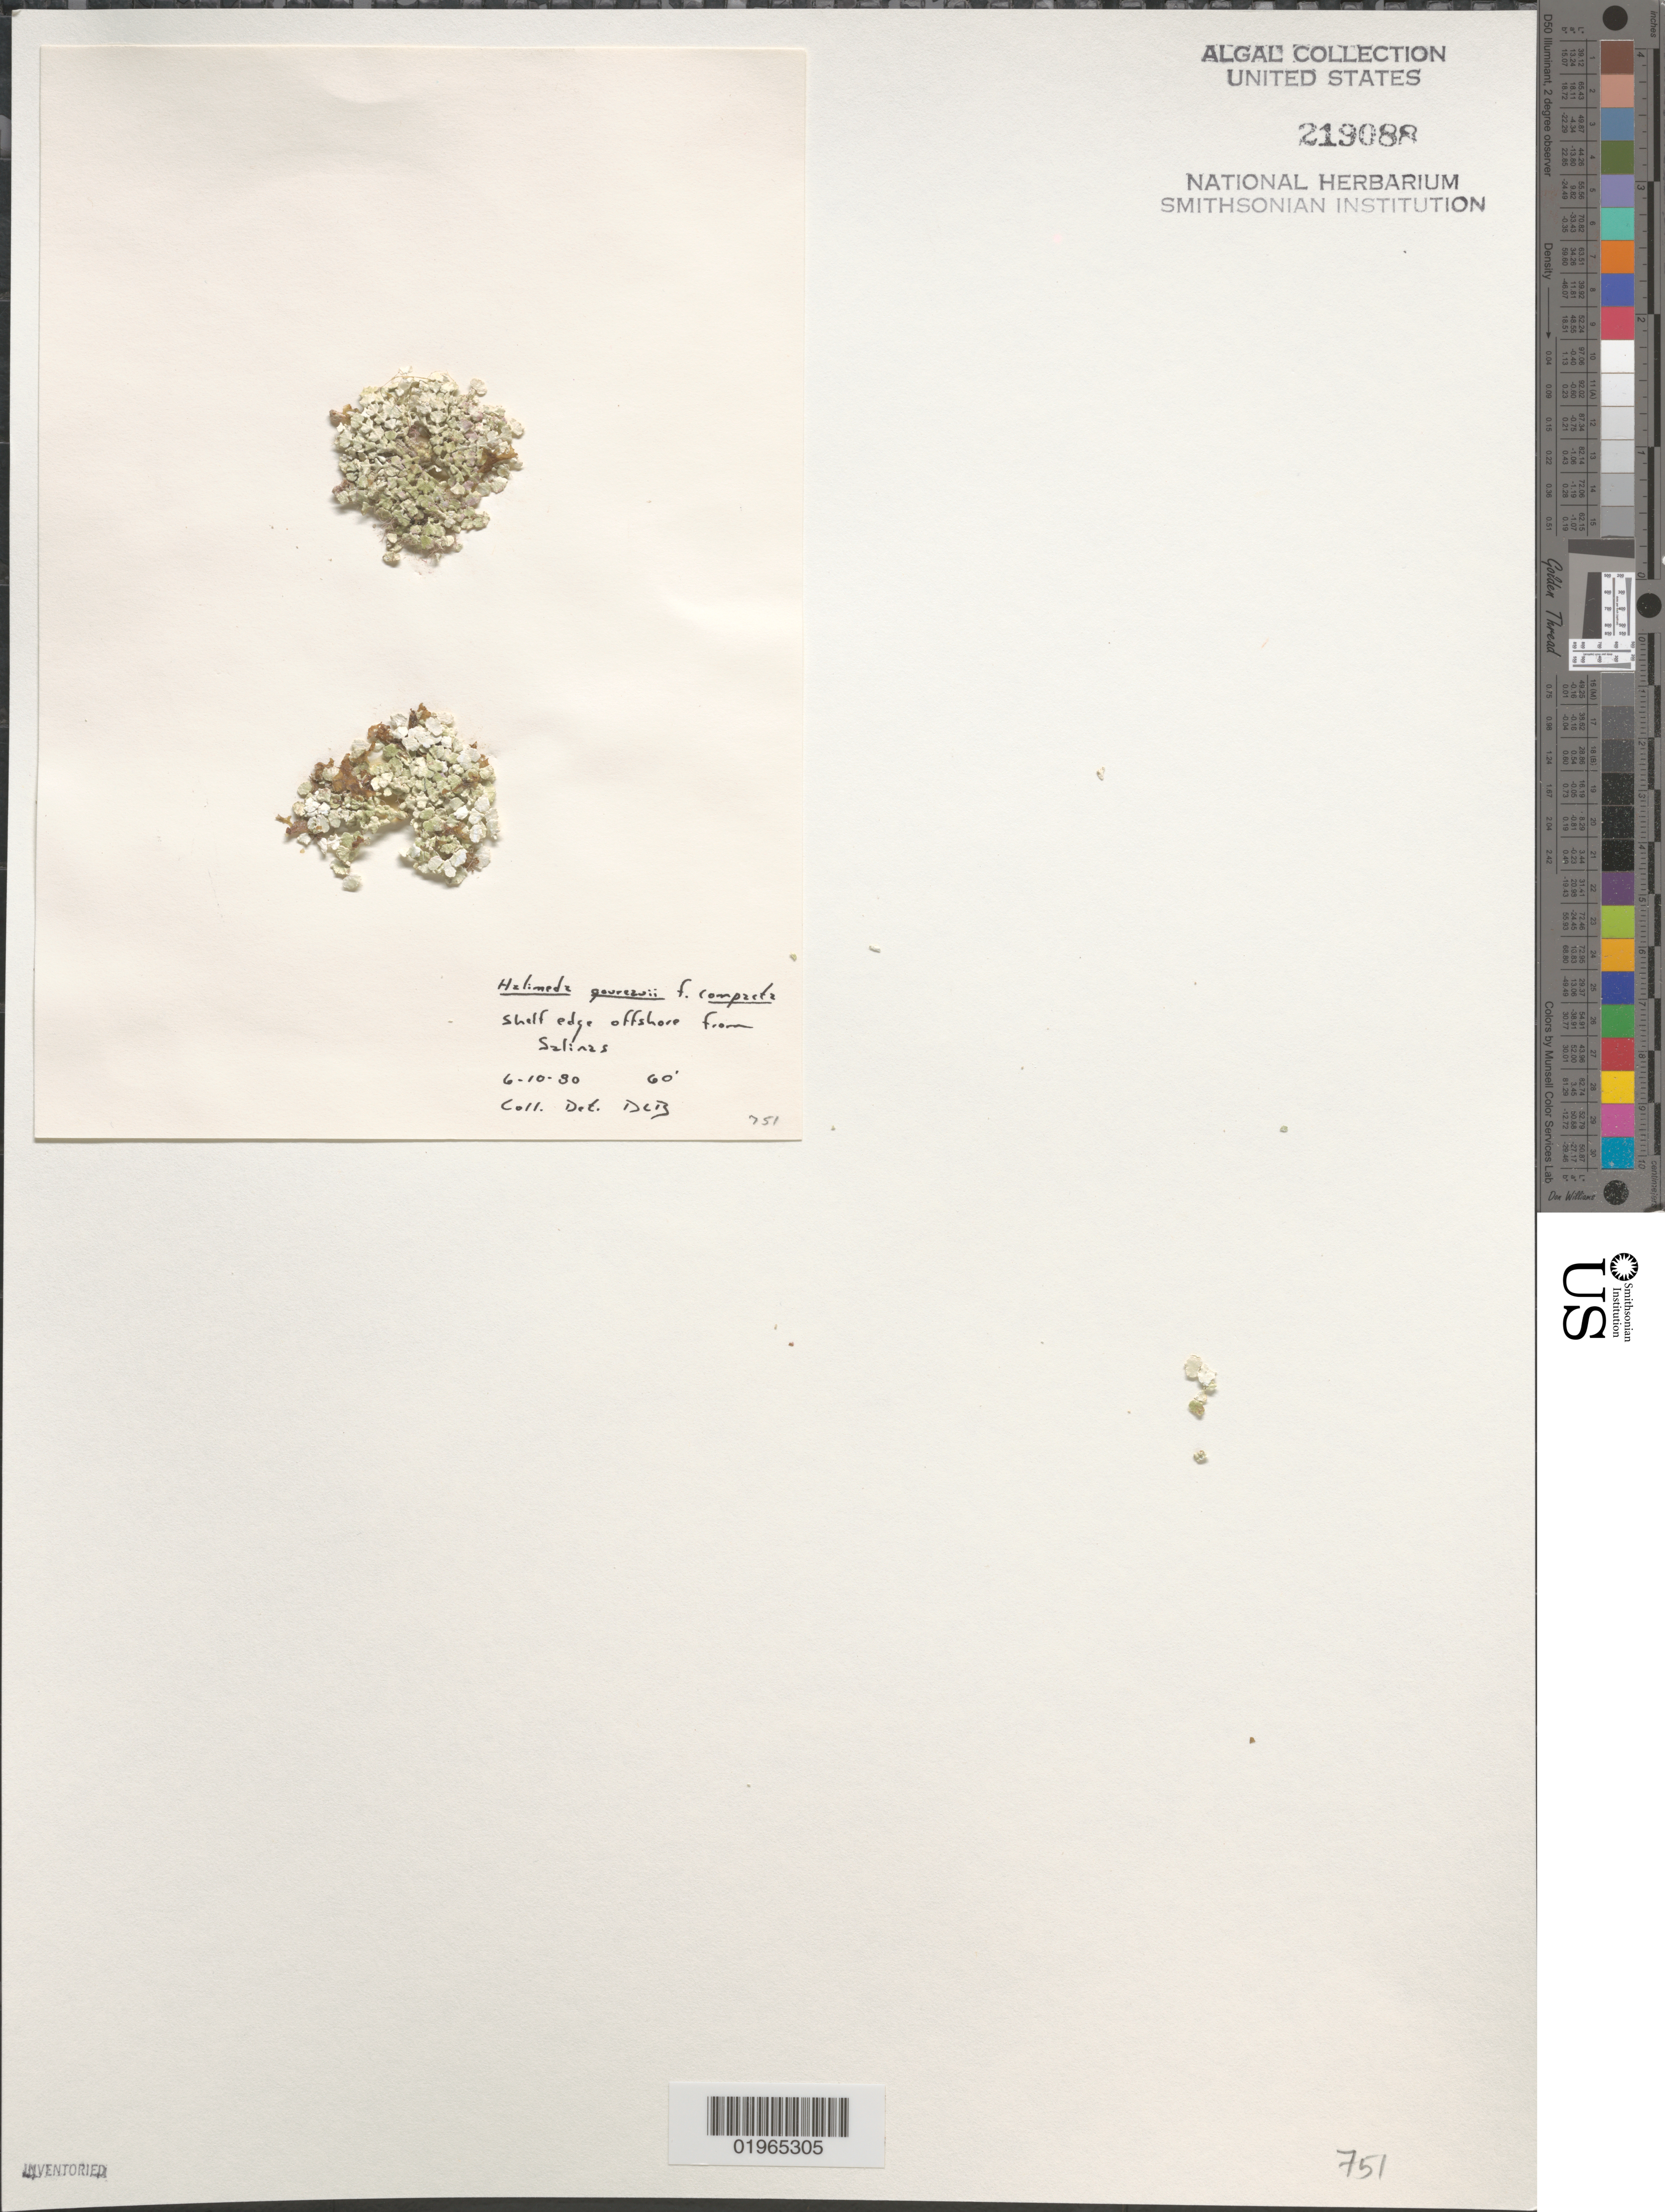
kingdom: Plantae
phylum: Chlorophyta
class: Ulvophyceae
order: Bryopsidales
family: Halimedaceae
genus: Halimeda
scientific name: Halimeda goreaui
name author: W.R. Taylor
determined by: Ballantine, D. L.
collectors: D.L. Ballantine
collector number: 751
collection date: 1980-06-10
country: Puerto Rico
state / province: Salinas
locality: Shelf edge offshore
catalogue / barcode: US 219088